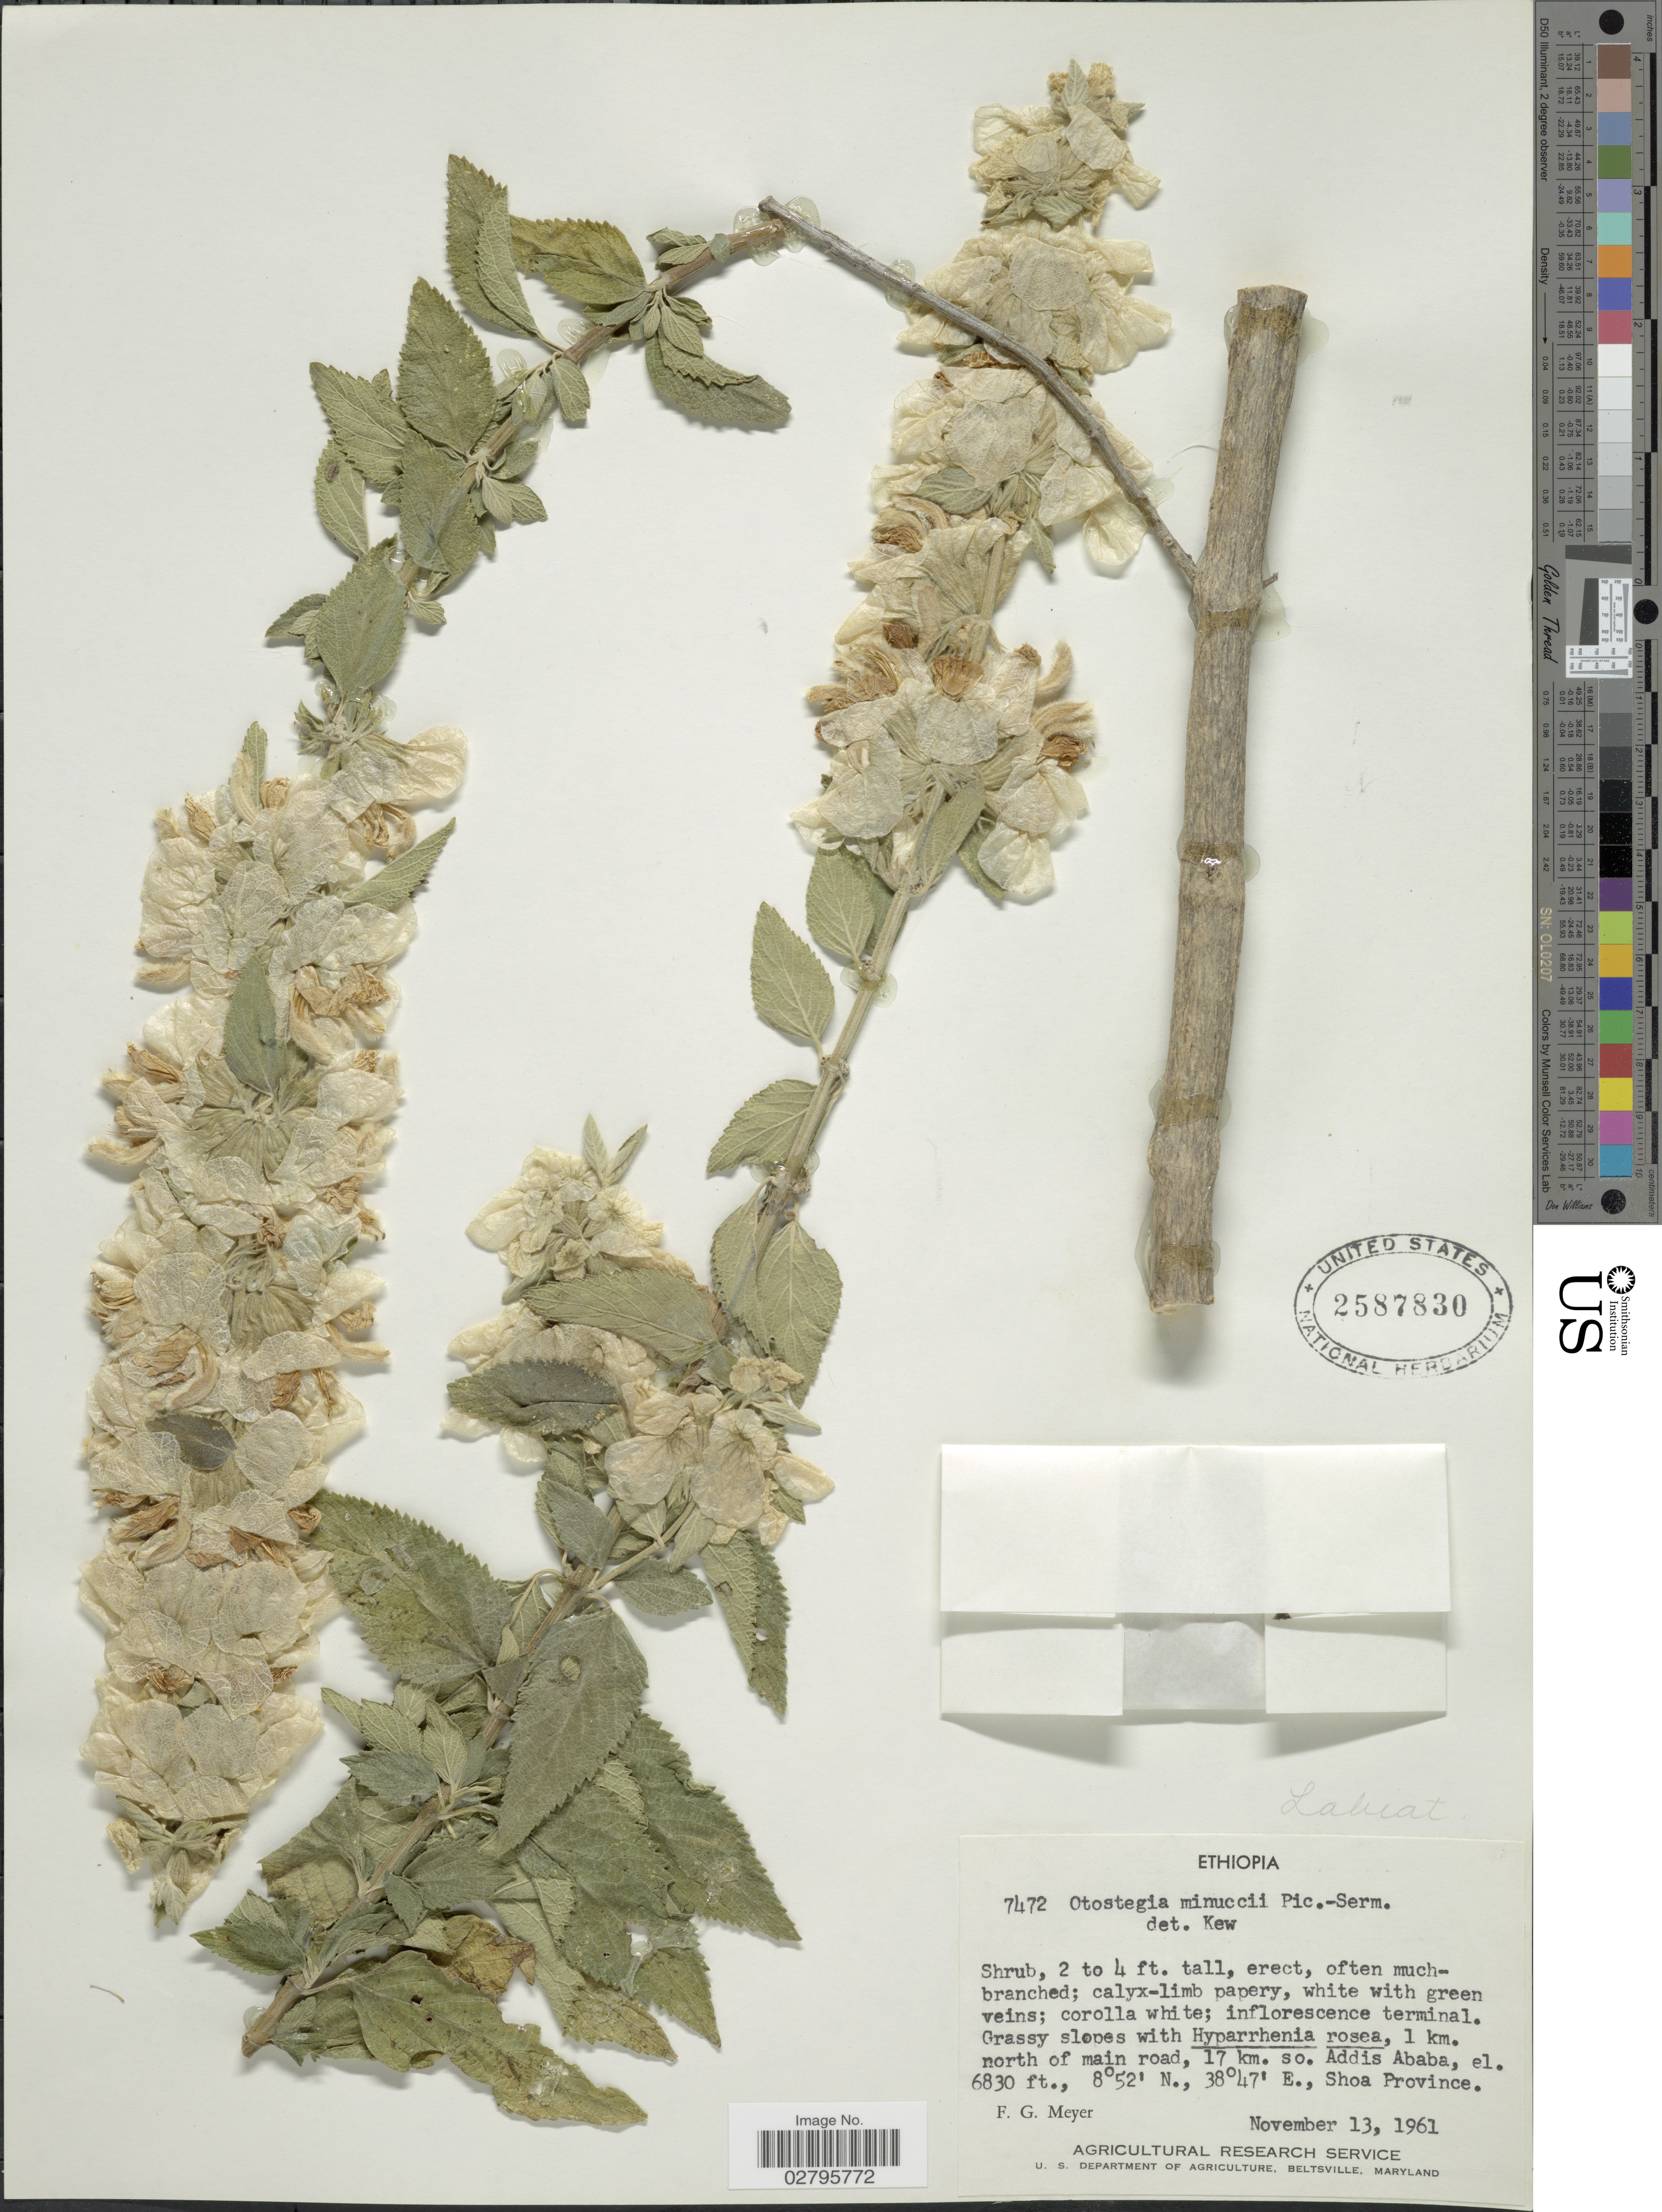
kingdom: Plantae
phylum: Tracheophyta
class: Magnoliopsida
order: Lamiales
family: Lamiaceae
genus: Otostegia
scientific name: Otostegia tomentosa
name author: A. Rich.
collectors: F. G. Meyer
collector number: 7472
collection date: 1961-11-13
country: Ethiopia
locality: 1 km. north of main road, 17 km. so. Addis Ababa, Shoa Province.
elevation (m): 2082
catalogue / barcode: US 2587830